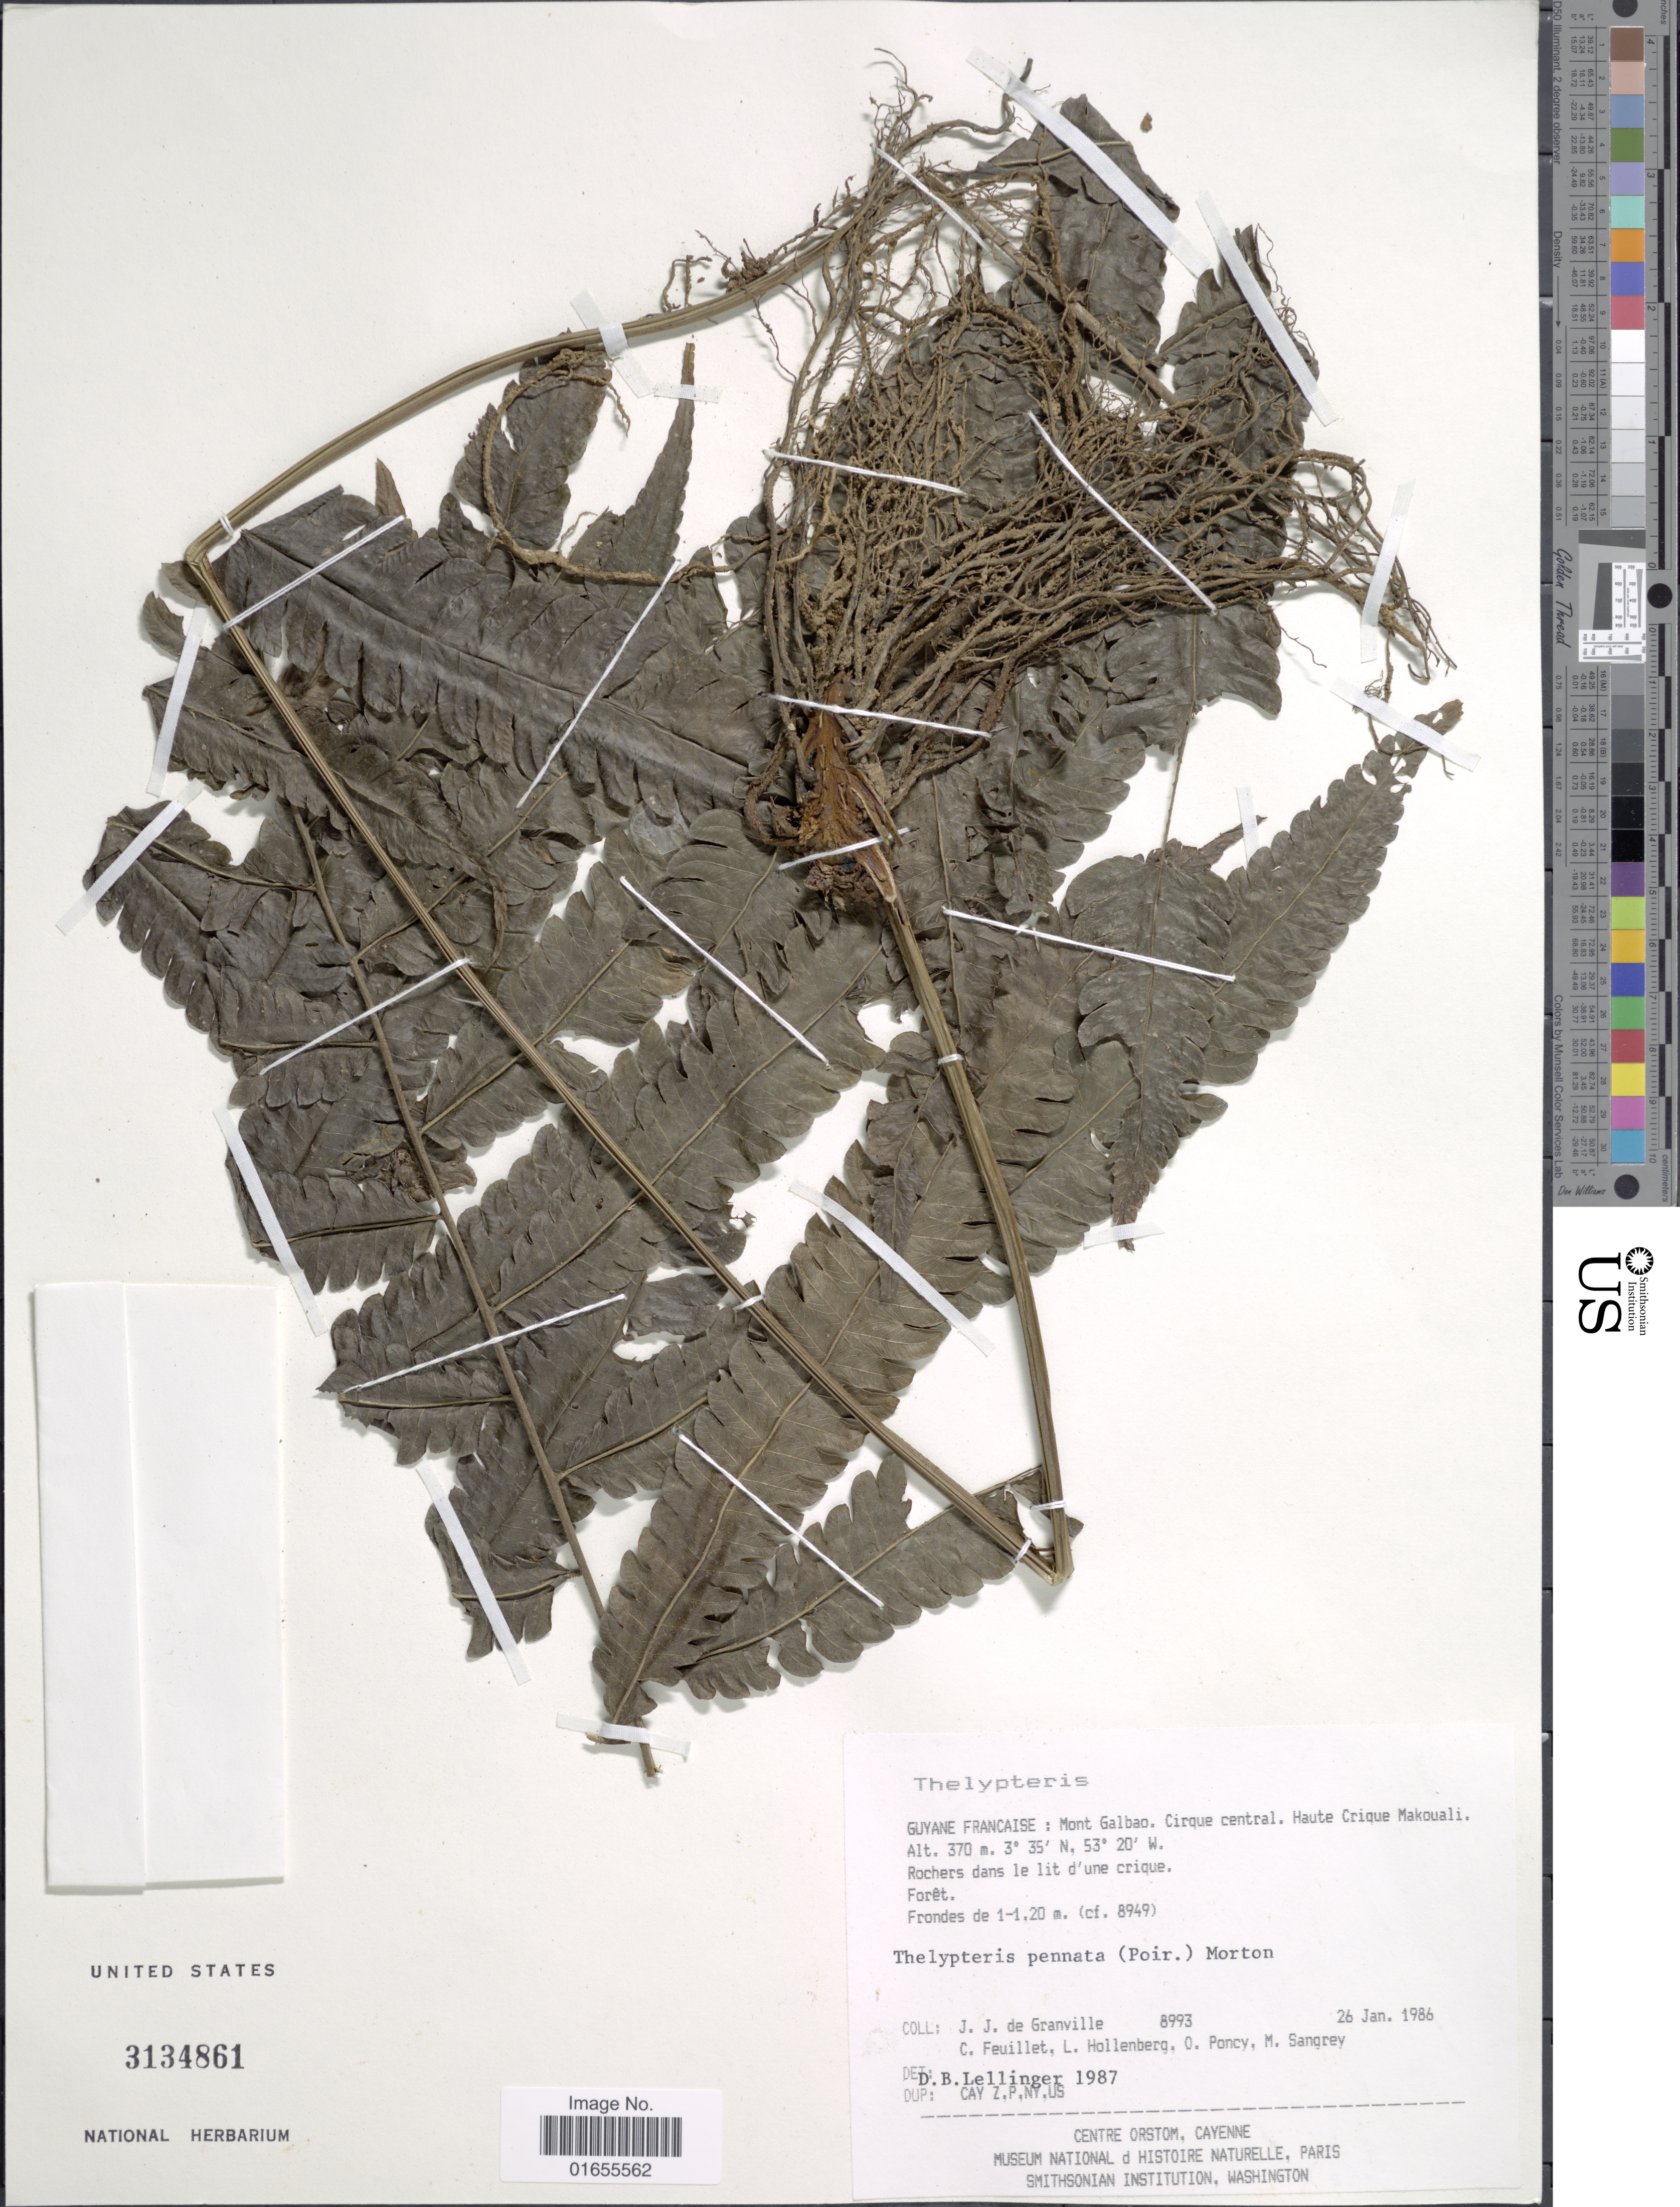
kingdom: Plantae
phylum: Tracheophyta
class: Polypodiopsida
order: Polypodiales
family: Thelypteridaceae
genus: Goniopteris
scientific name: Goniopteris pennata (Poir.) comb. nov., ined 2015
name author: (Poir.)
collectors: J.-J. de Granville, C. Feuillet, L. Hollenberg, O. Poncy & M. Sangrey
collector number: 8993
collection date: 1986-01-26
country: French Guiana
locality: Guyane Francaise: Mont Galbao. Cirque central. Haute Crique Makouali. Rochers dans le lit d'une crique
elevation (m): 370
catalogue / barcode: US 3134861